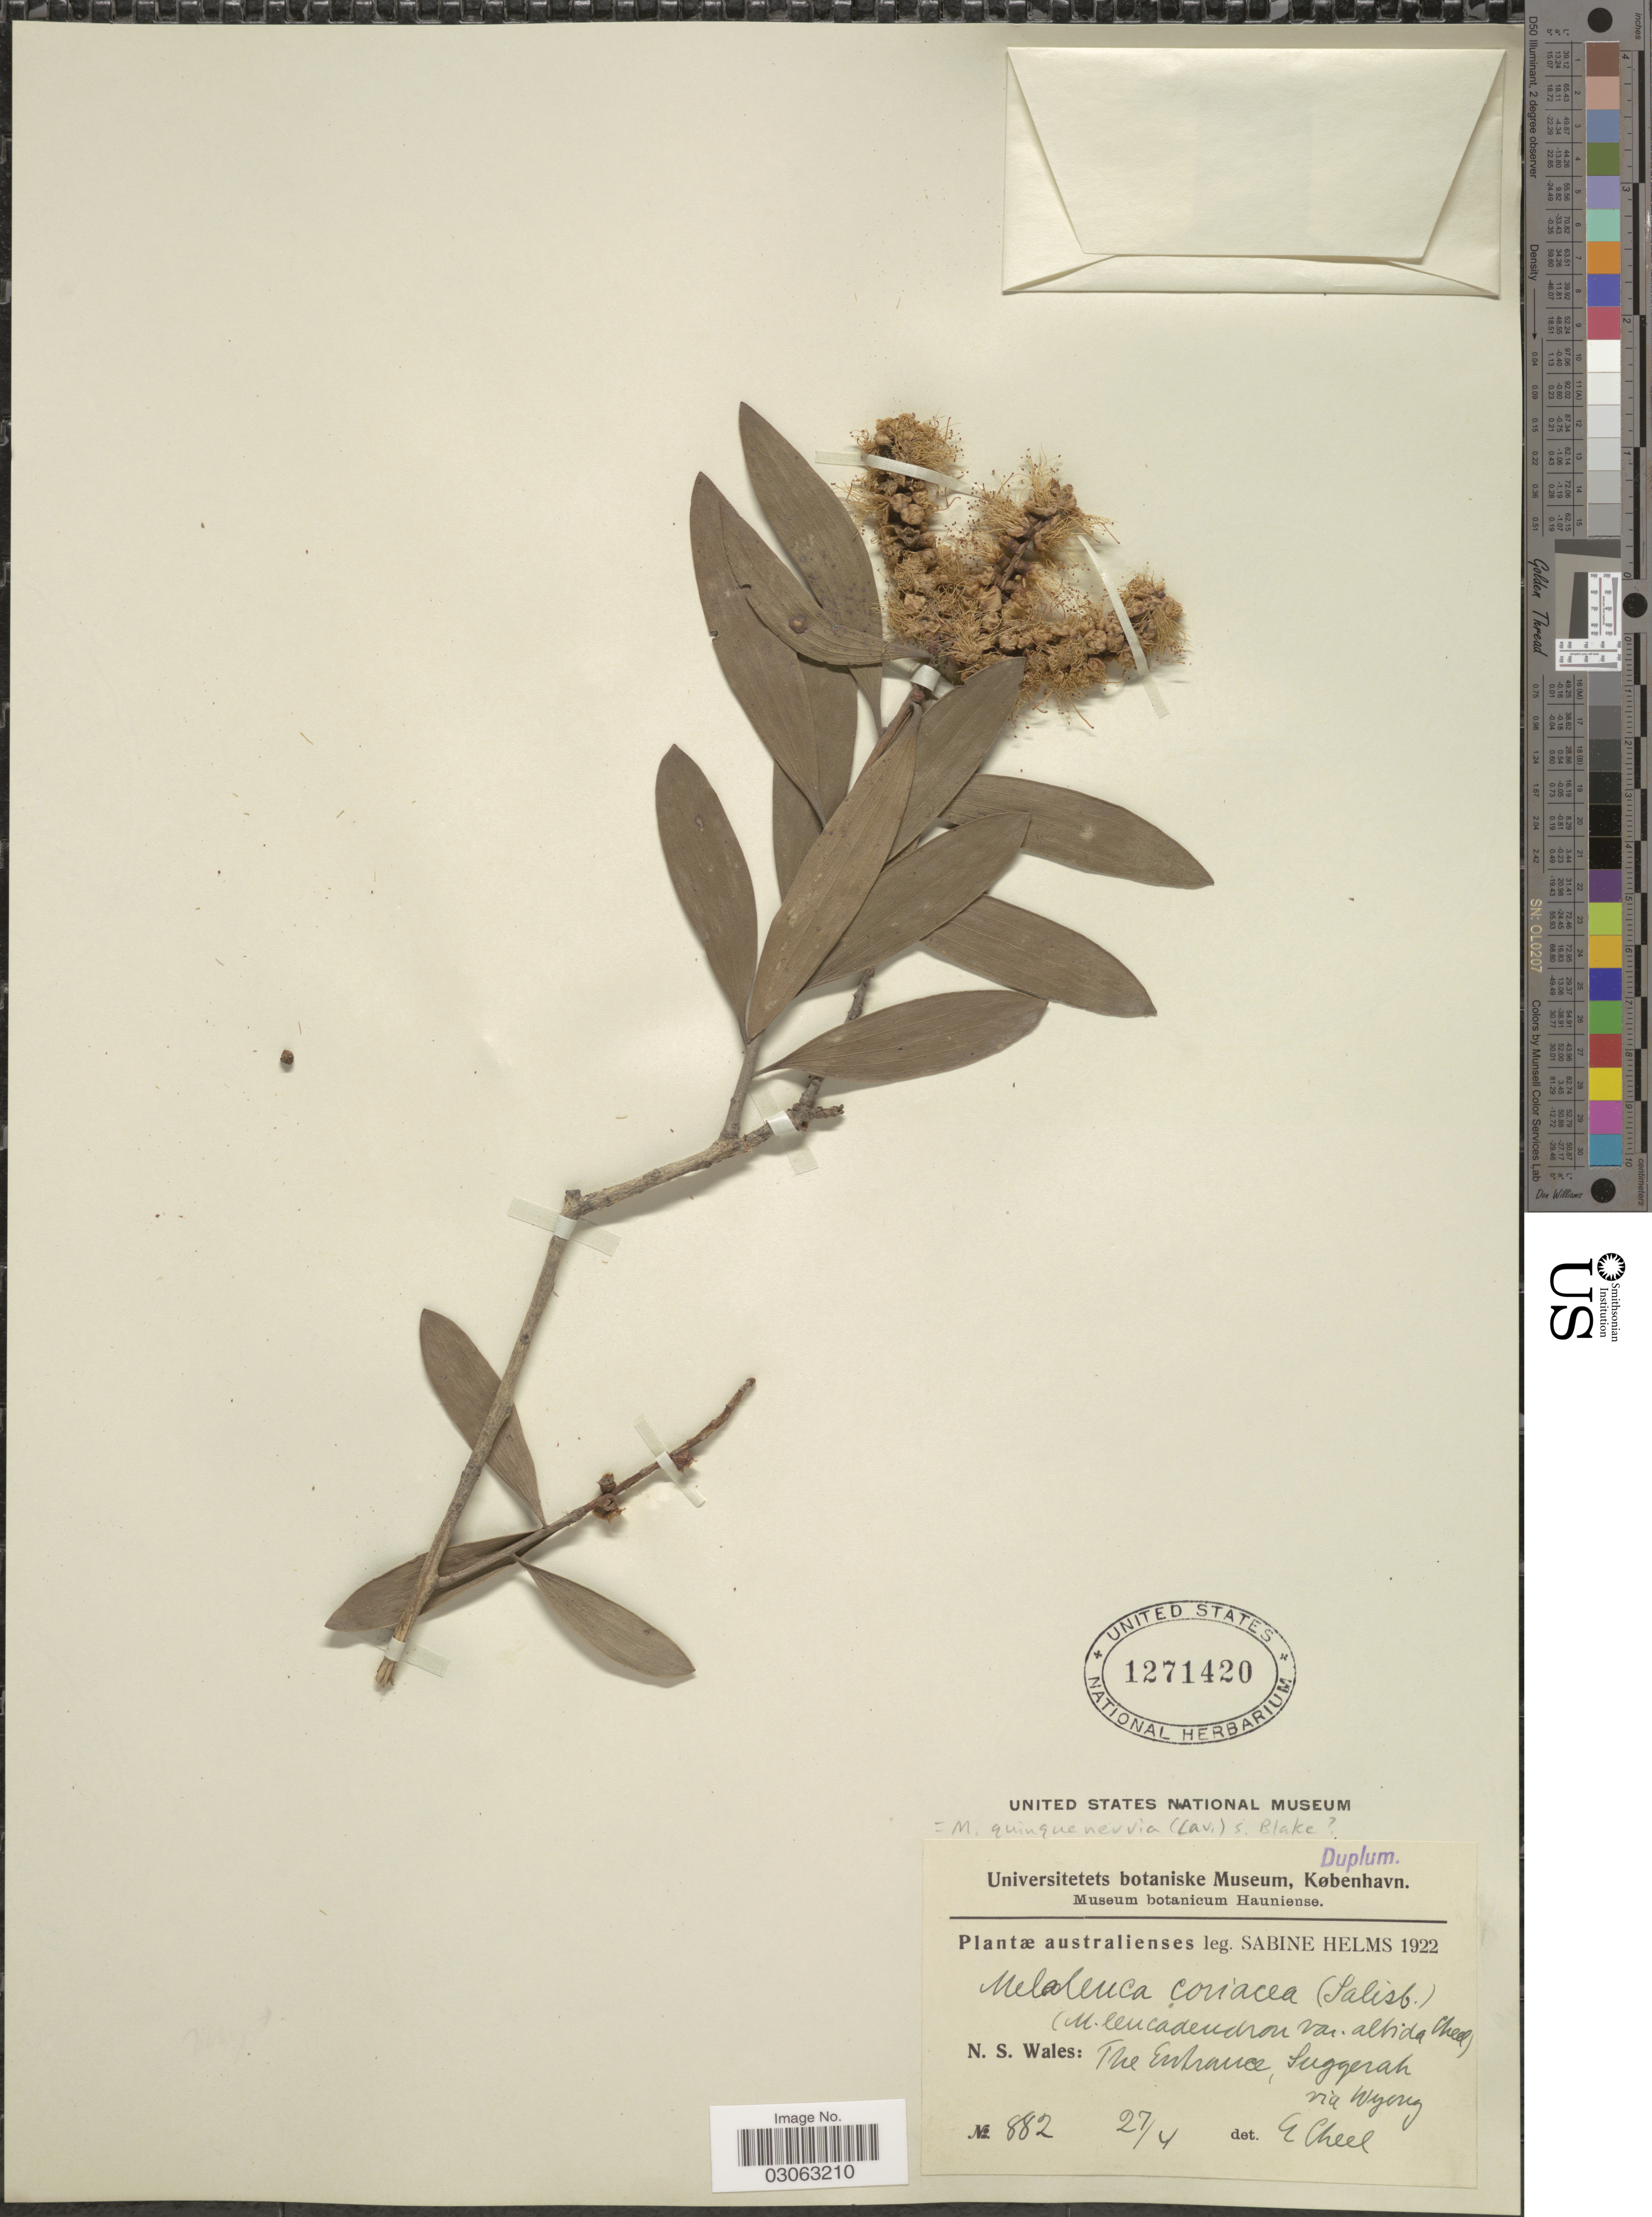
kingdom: Plantae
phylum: Tracheophyta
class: Magnoliopsida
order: Myrtales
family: Myrtaceae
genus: Melaleuca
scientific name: Melaleuca quinquenervia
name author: (Cav.) S.T. Blake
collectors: S. Helms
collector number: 882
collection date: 1922-04-27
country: Australia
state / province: New South Wales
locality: N. S. Wales: The Entrance, Tuggerah via Wyong.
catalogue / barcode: US 1271420